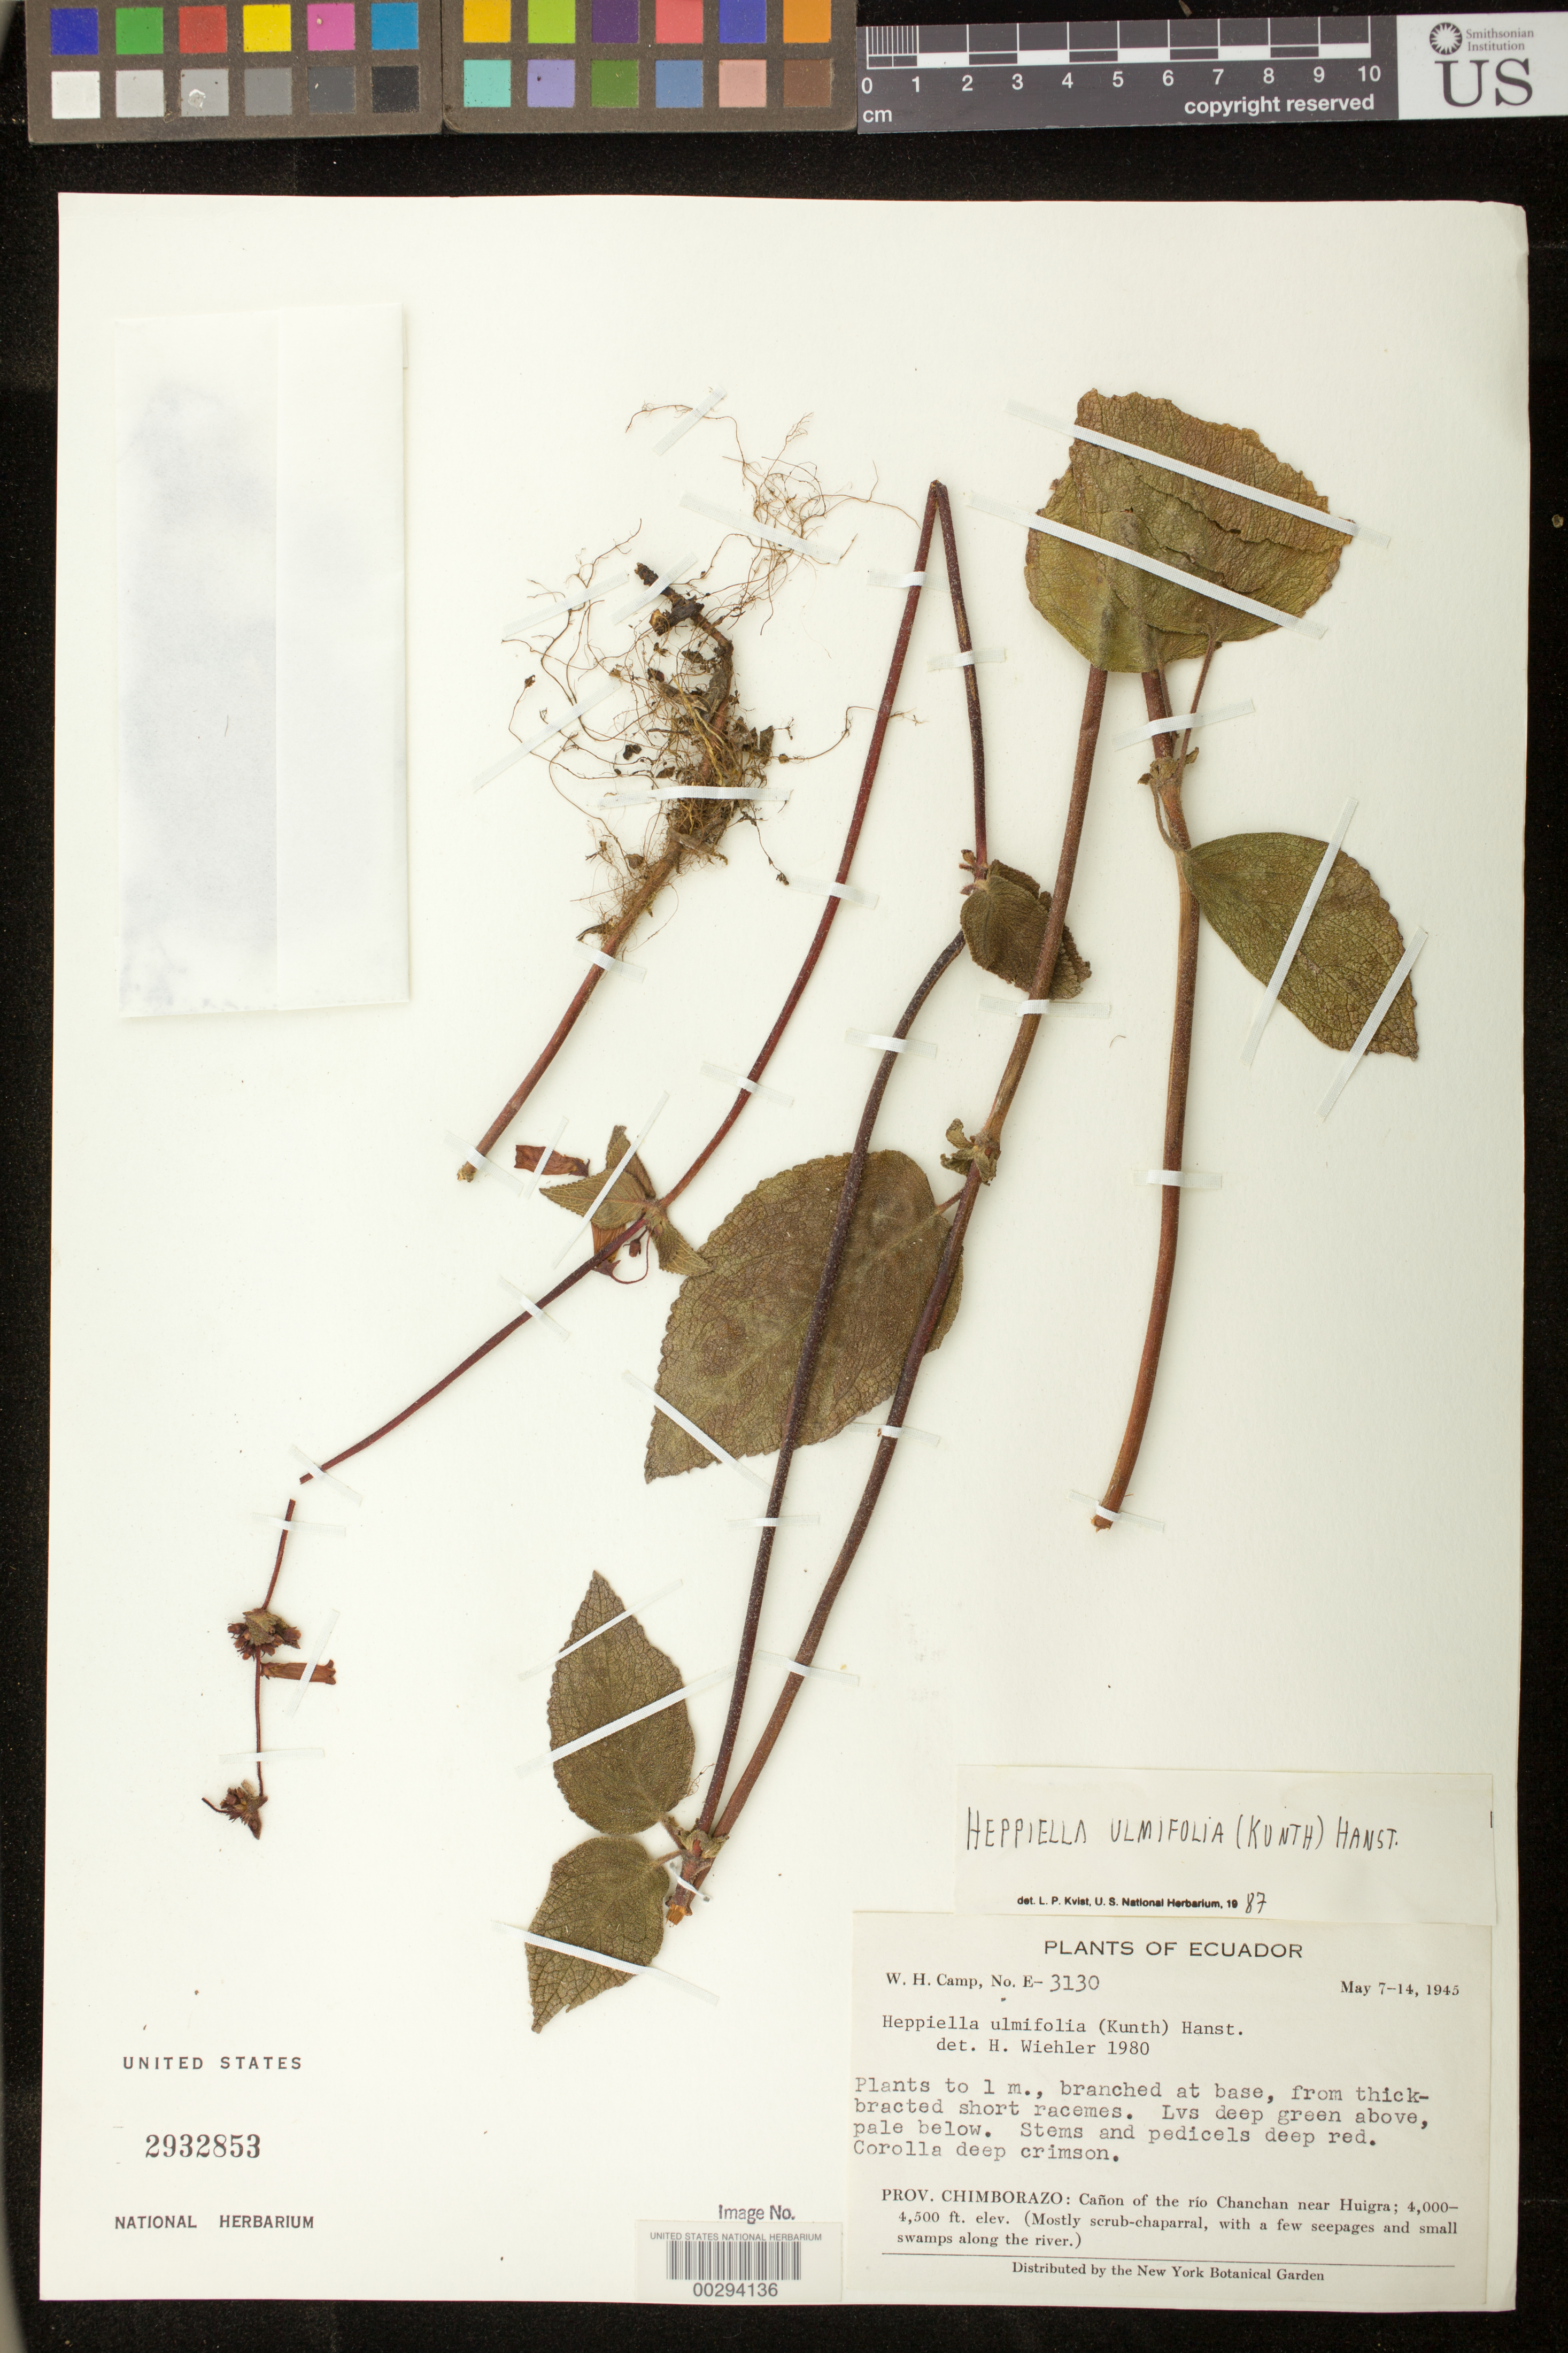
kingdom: Plantae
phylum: Tracheophyta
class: Magnoliopsida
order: Lamiales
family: Gesneriaceae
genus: Heppiella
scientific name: Heppiella ulmifolia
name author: (Kunth) Hanst.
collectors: W. H. Camp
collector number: E- 3130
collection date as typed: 7-14 May 1945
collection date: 1945-05-07/1945-05-14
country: Ecuador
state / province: Chimborazo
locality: Canon of the Rio Chanchan near Huigra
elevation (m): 1219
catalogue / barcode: US 2932853